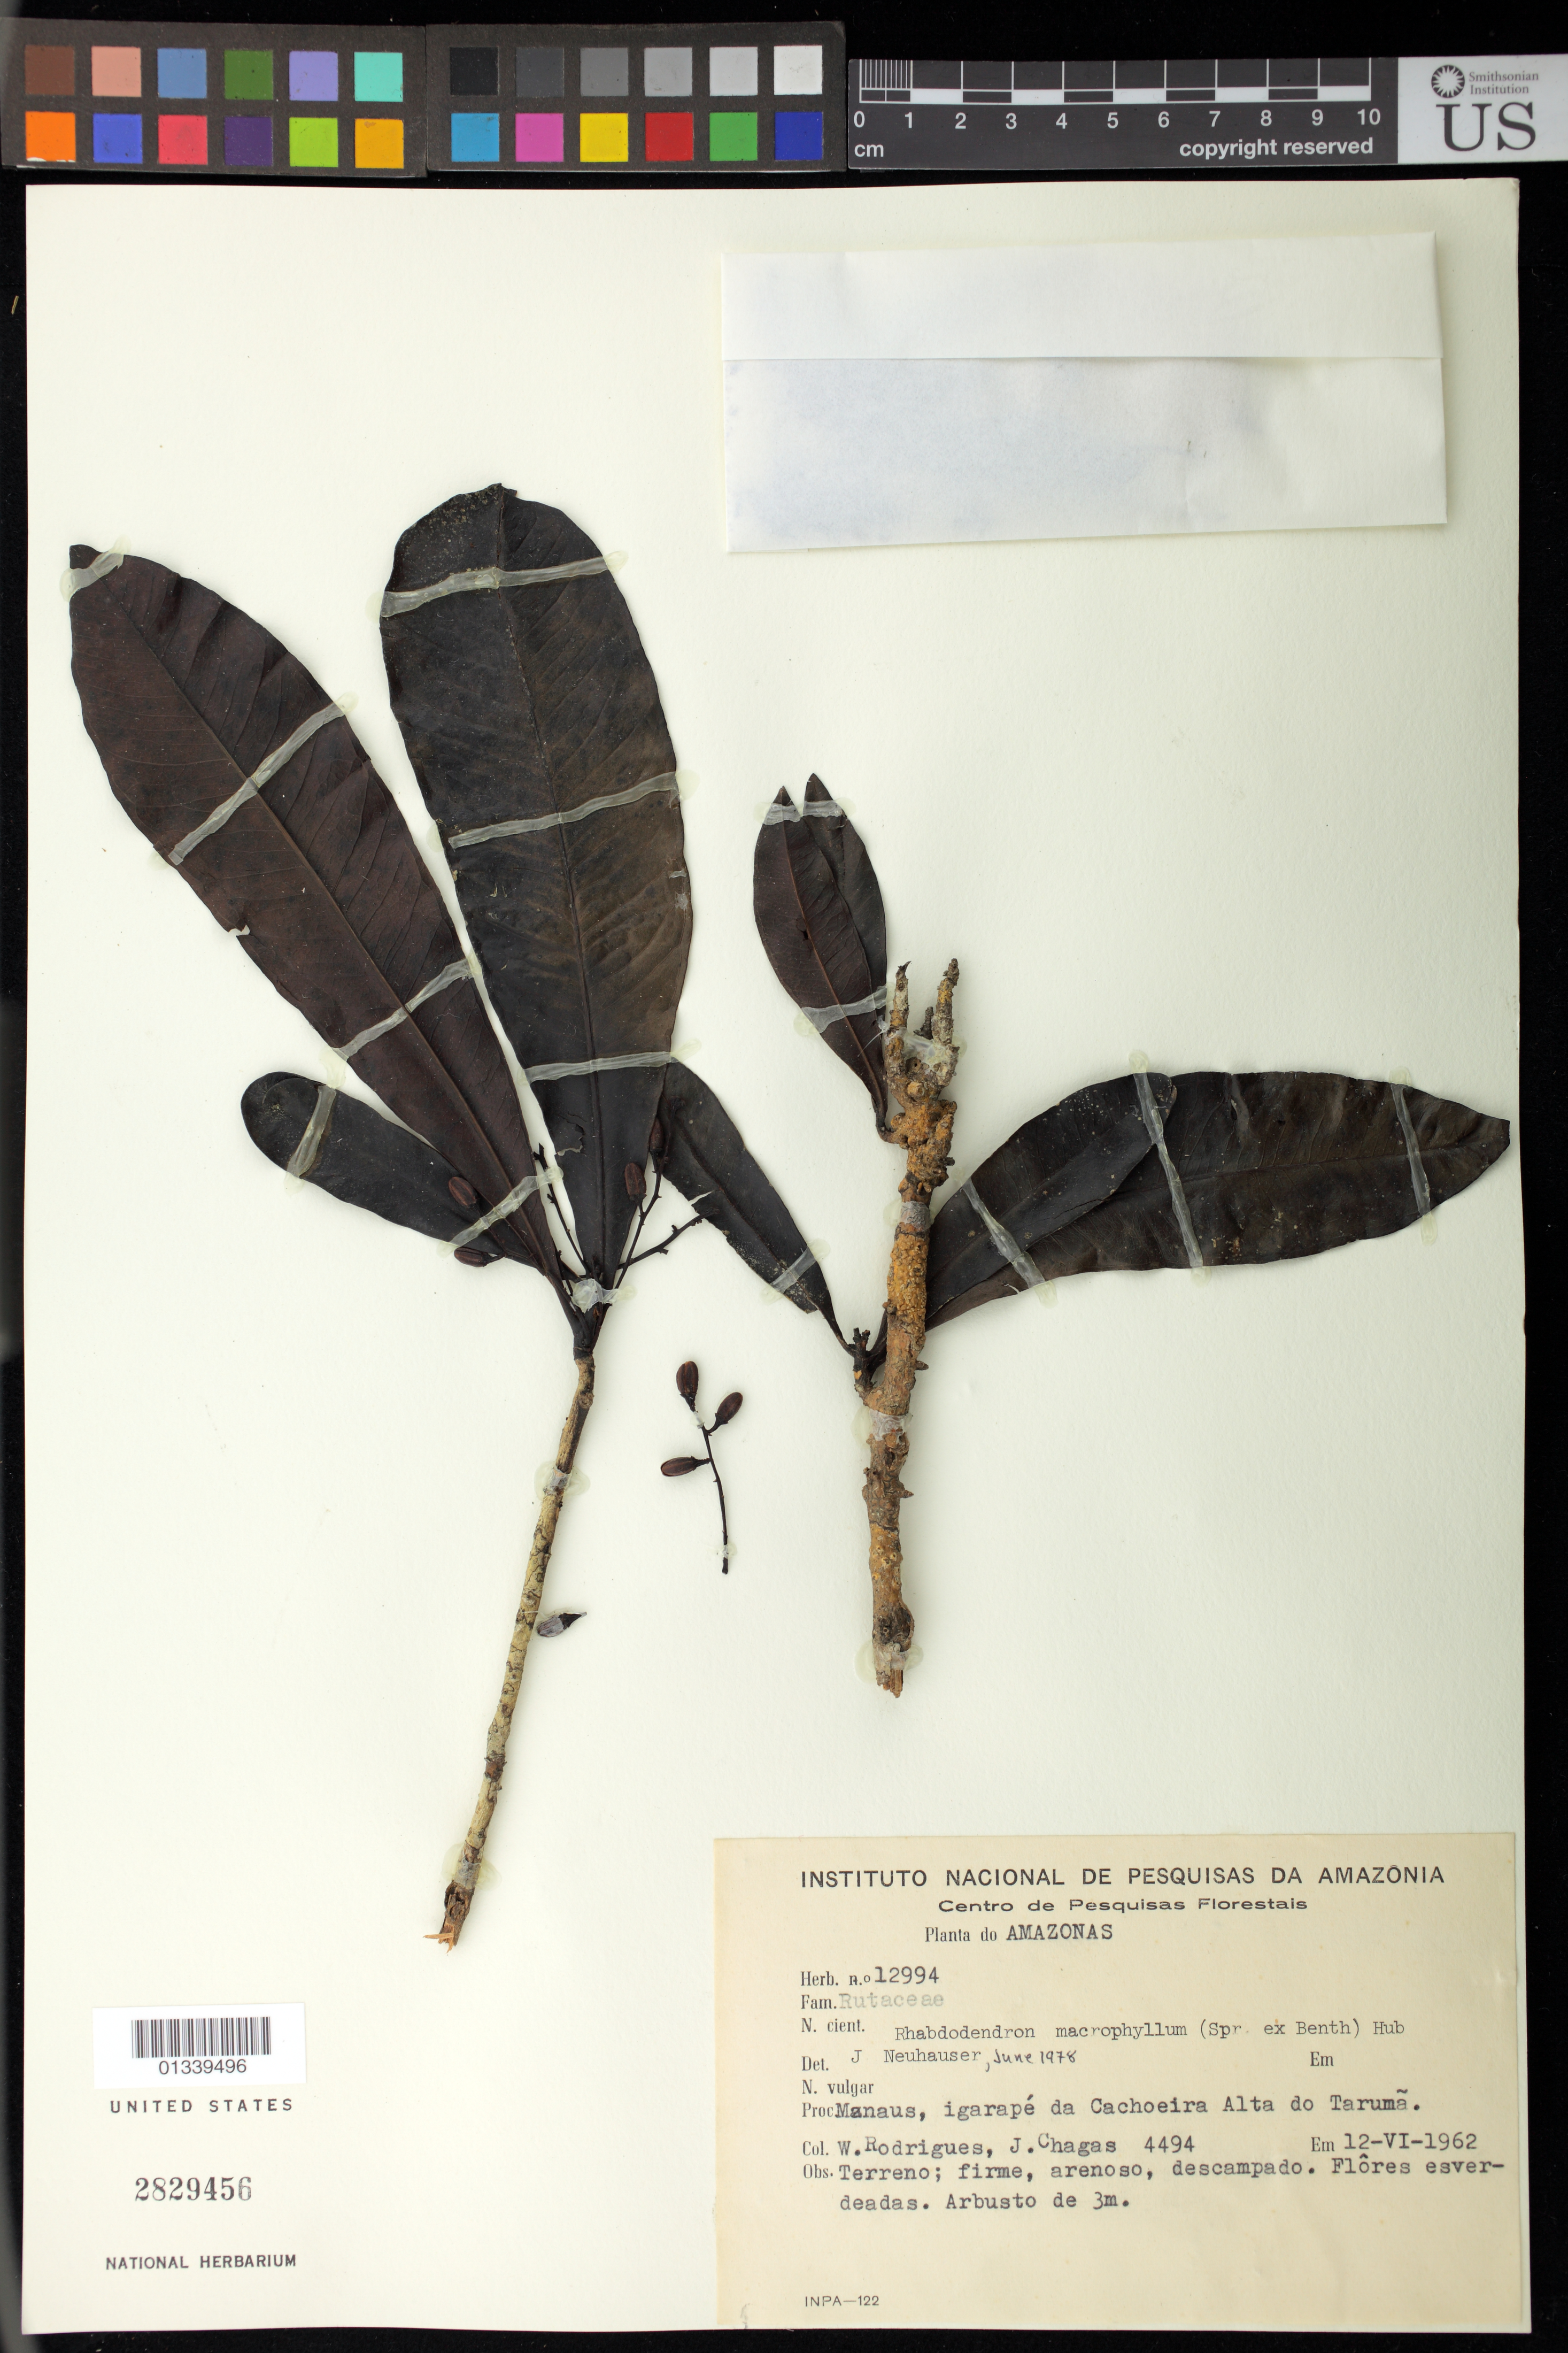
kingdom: Plantae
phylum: Tracheophyta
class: Magnoliopsida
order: Caryophyllales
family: Rhabdodendraceae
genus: Rhabdodendron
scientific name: Rhabdodendron macrophyllum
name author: (Spruce ex Benth.) Huber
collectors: W. A. Rodrigues & J. Chagas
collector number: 4494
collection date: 1962-06-12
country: Brazil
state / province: Amazonas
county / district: Manaus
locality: Igarapé da Cachoeira Alta do Tarumã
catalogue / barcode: US 2829456